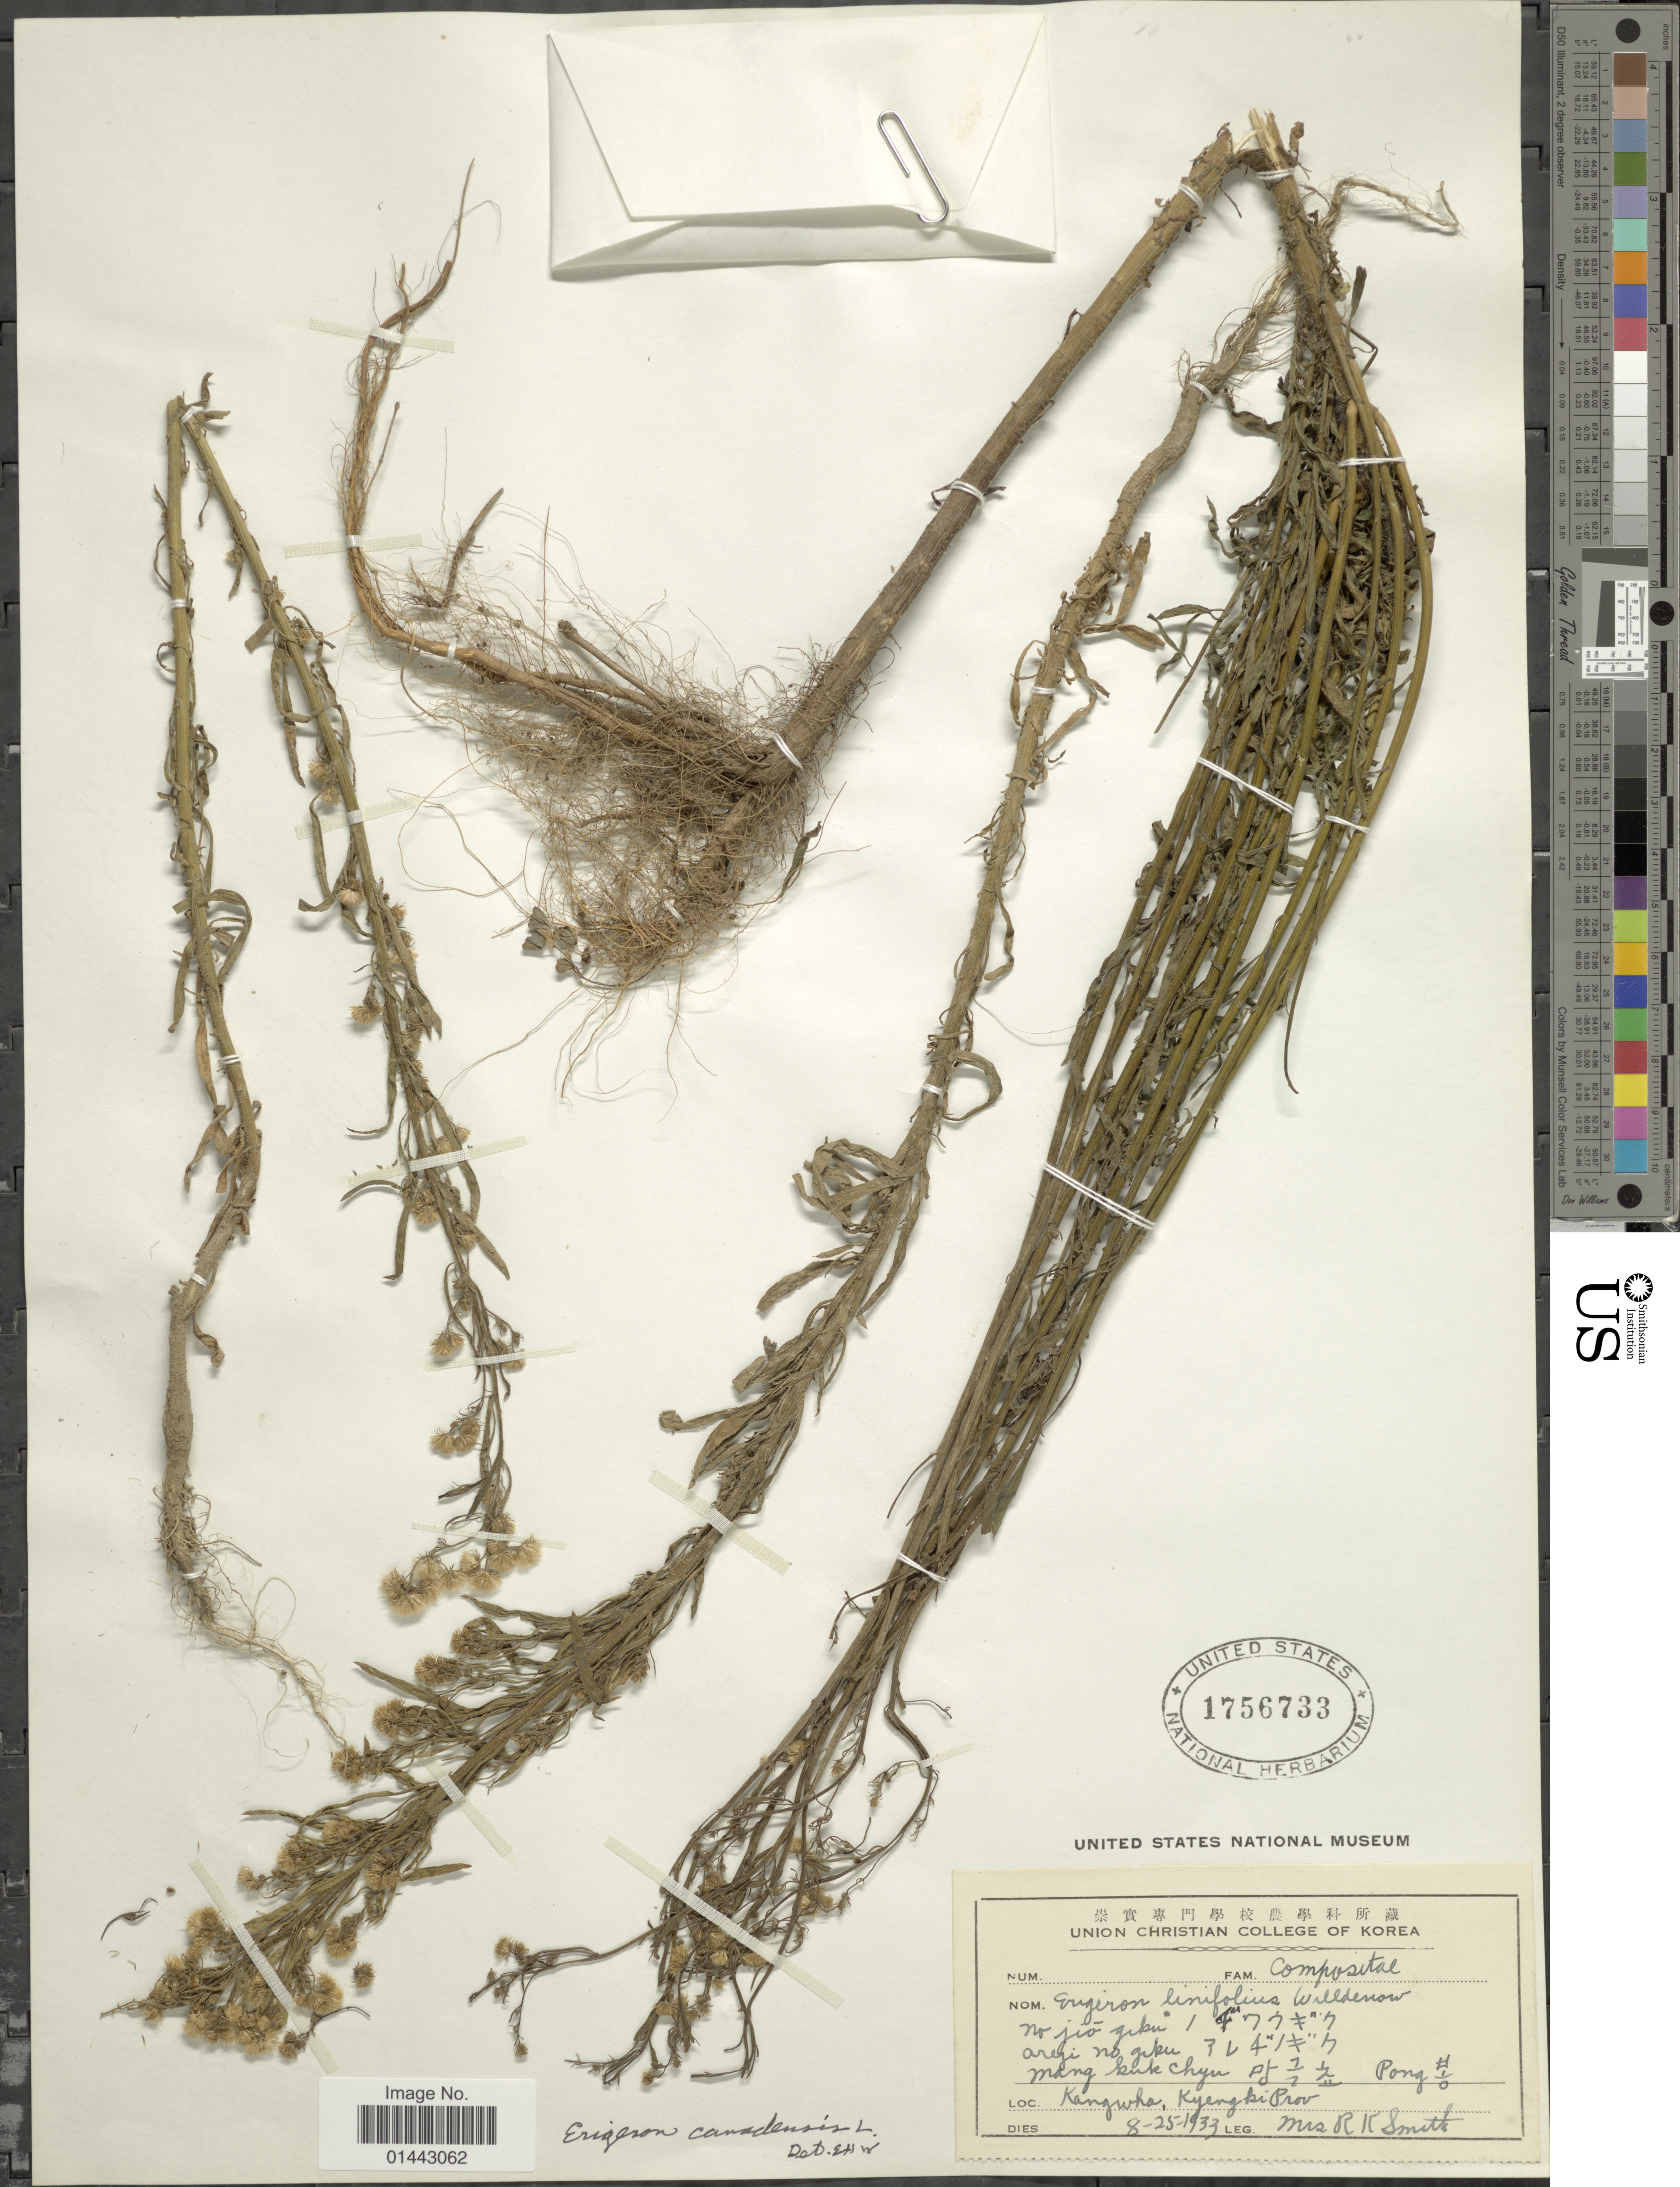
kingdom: Plantae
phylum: Tracheophyta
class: Magnoliopsida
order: Asterales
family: Asteraceae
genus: Erigeron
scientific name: Erigeron canadensis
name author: L.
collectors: Mrs. R. K. Smith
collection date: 1933-08-25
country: South Korea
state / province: Gyeonggi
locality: Kangwha, Kyengki Prov.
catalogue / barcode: US 1756733